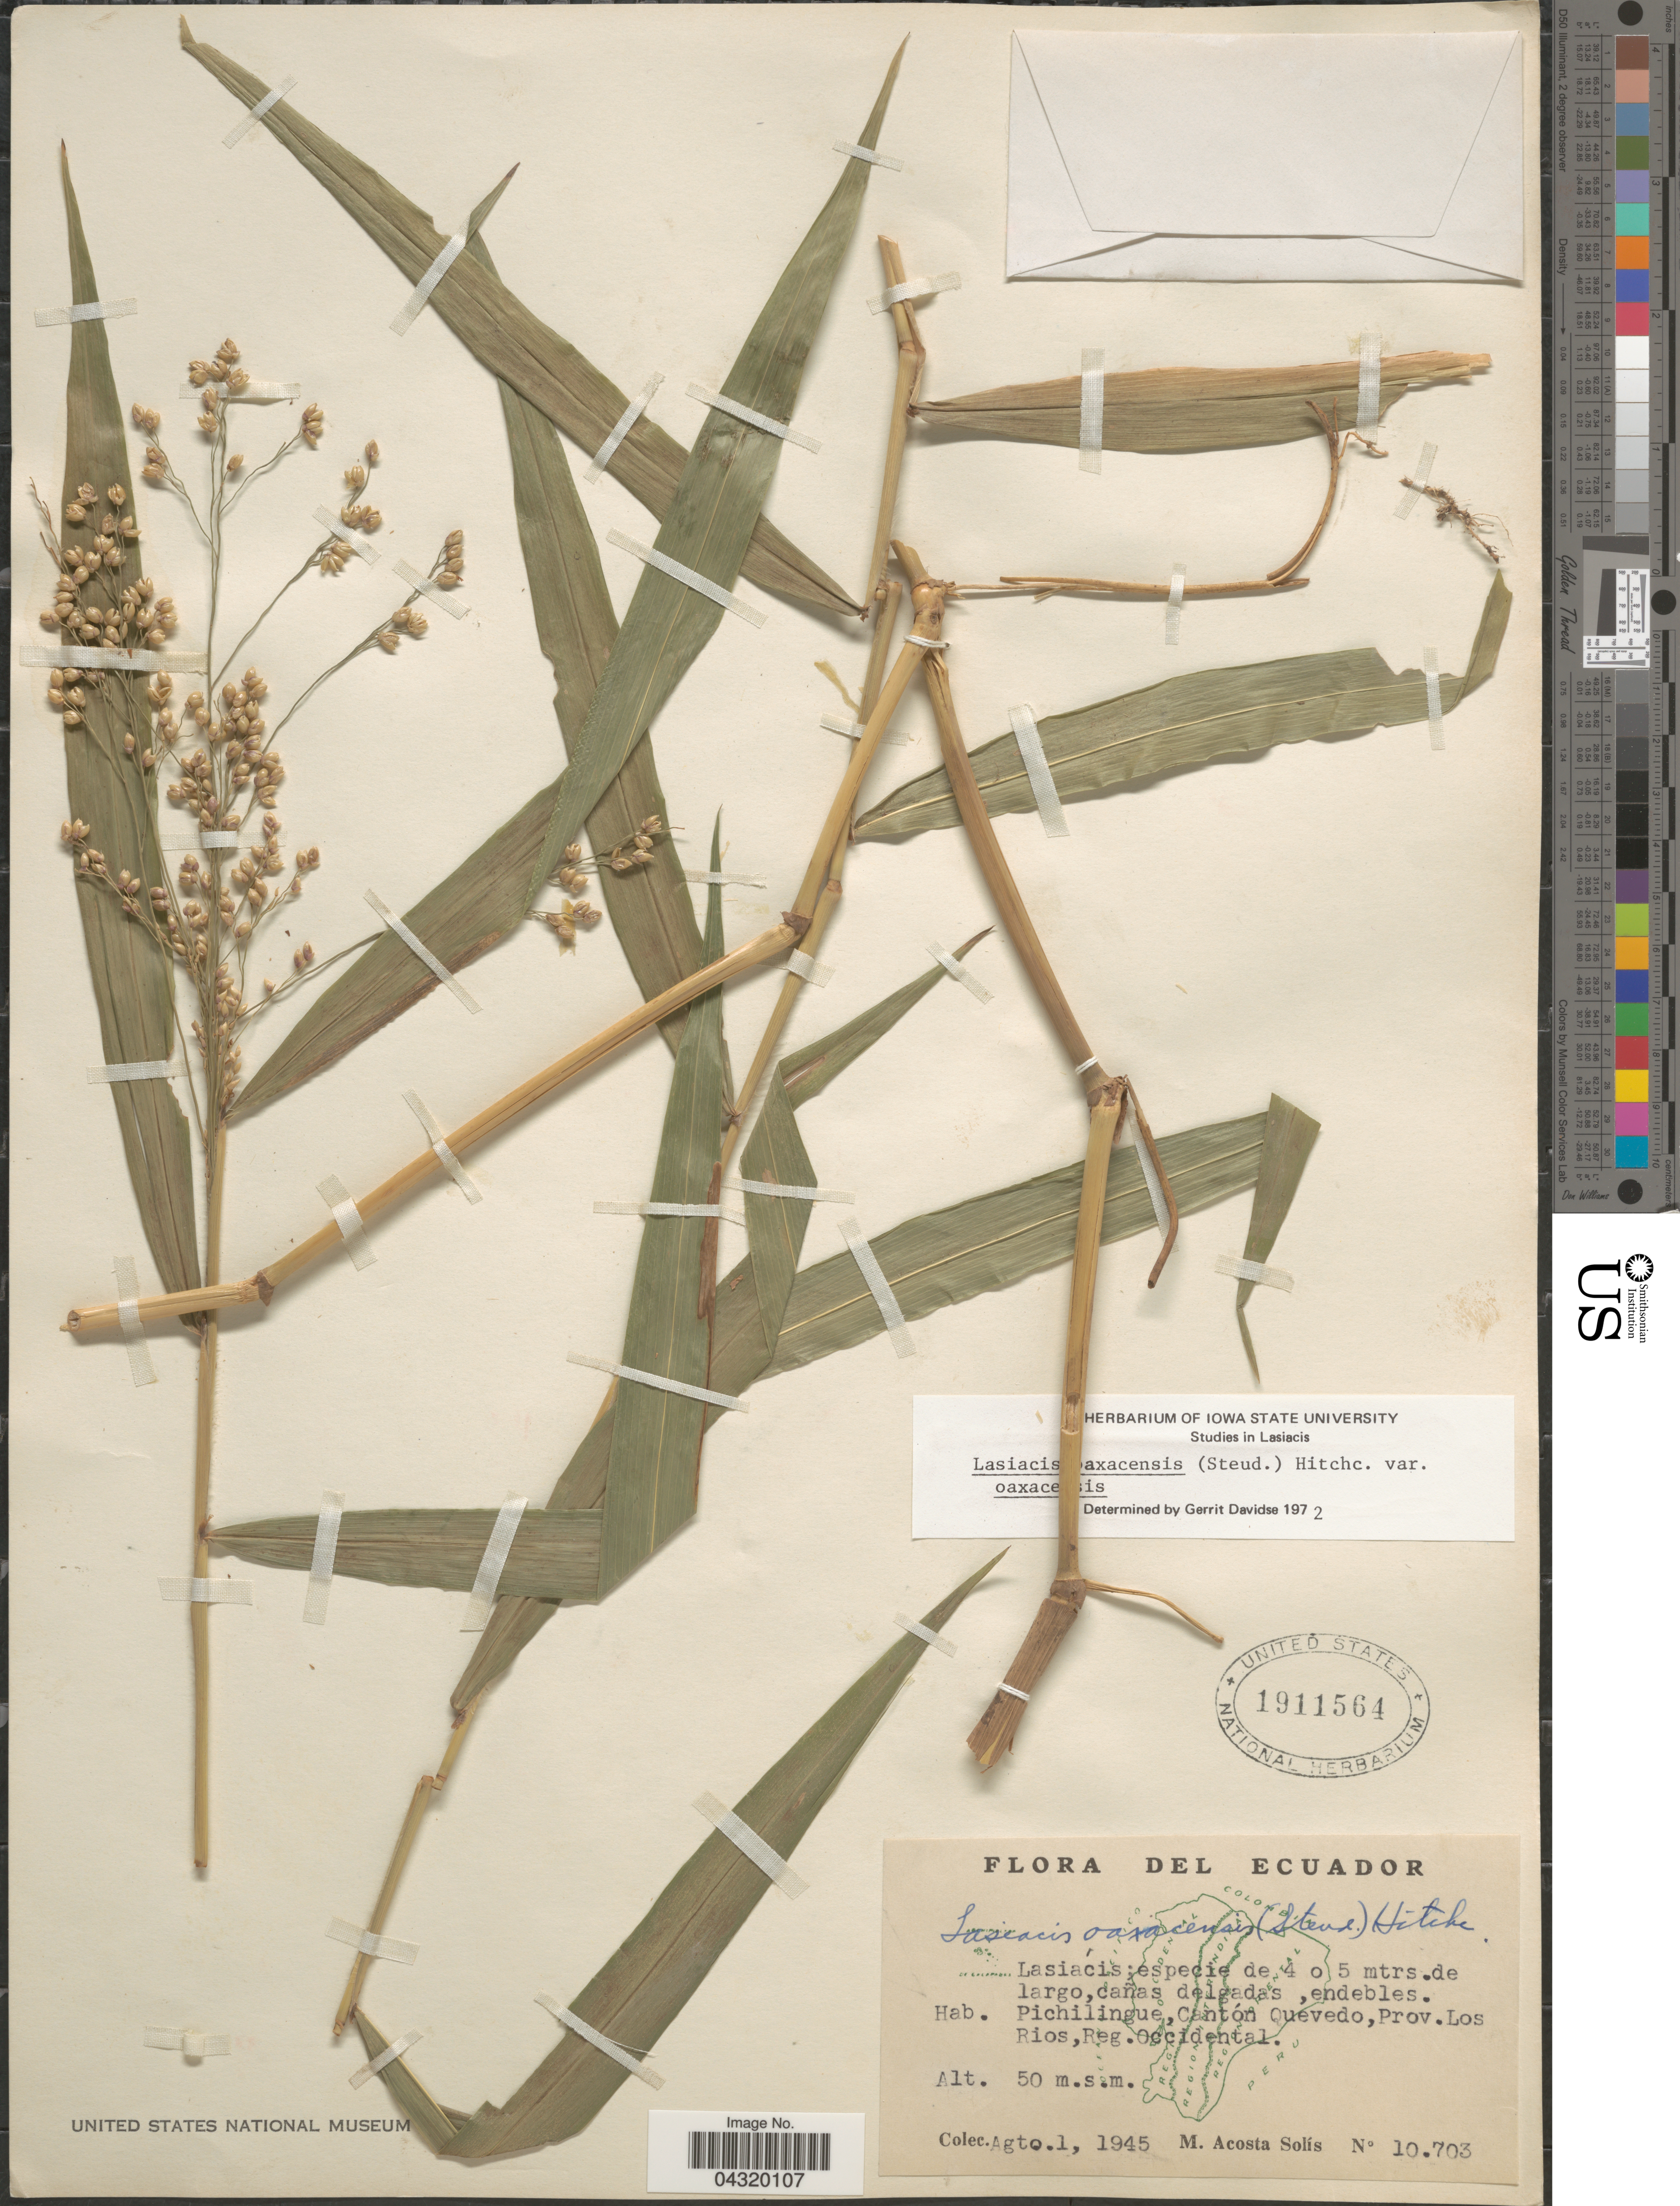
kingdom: Plantae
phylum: Tracheophyta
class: Liliopsida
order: Poales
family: Poaceae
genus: Lasiacis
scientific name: Lasiacis oaxacensis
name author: (Steud.) Hitchc.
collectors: M. Acosta Solis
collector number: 10703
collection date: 1945-08-01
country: Ecuador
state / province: Los Ríos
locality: Pichilingue,Cantón Quevedo,Reg.Occidental.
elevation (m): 50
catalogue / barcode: US 1911564